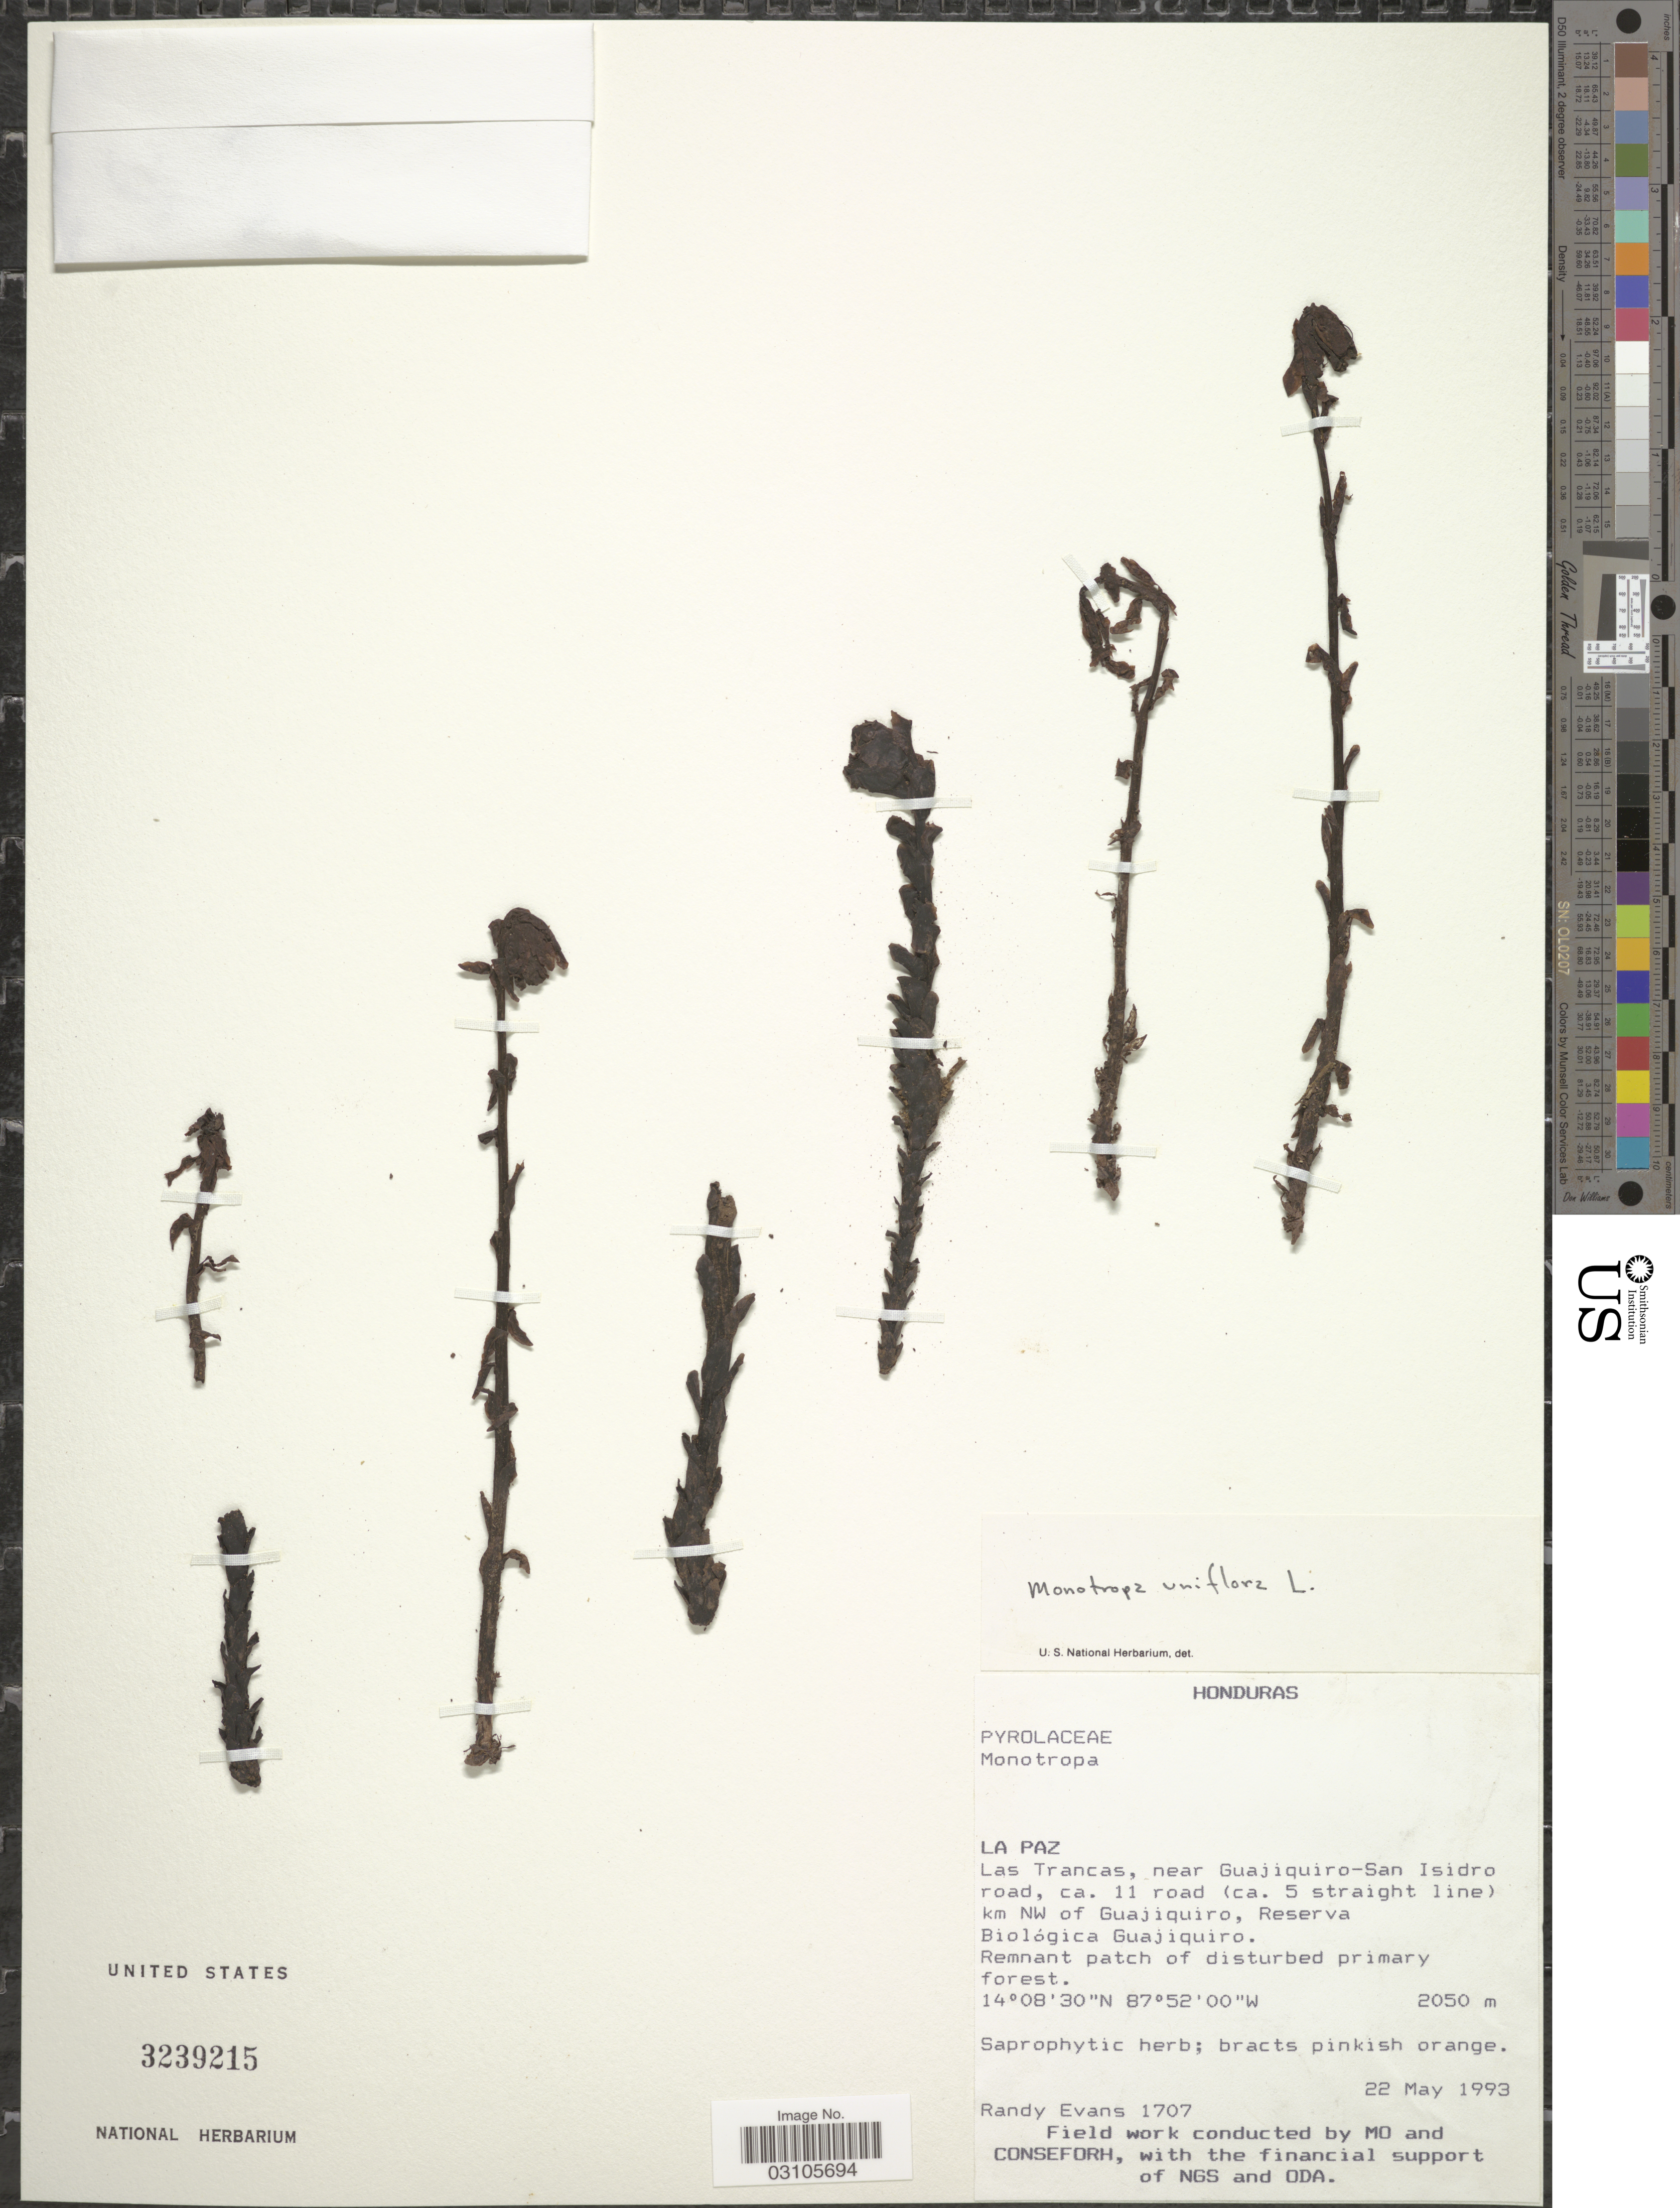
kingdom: Plantae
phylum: Tracheophyta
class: Magnoliopsida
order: Ericales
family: Ericaceae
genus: Monotropa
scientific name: Monotropa uniflora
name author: L.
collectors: R. Evans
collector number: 1707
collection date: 1993-05-22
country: Honduras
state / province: La Paz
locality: Las Trancas, near Guajiquiro-San Isidro road, ca. 11 road (ca. 5 straight line) km NNW of Guajiquiro, Reserva Biológica Guajiquiro.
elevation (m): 2050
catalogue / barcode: US 3239215